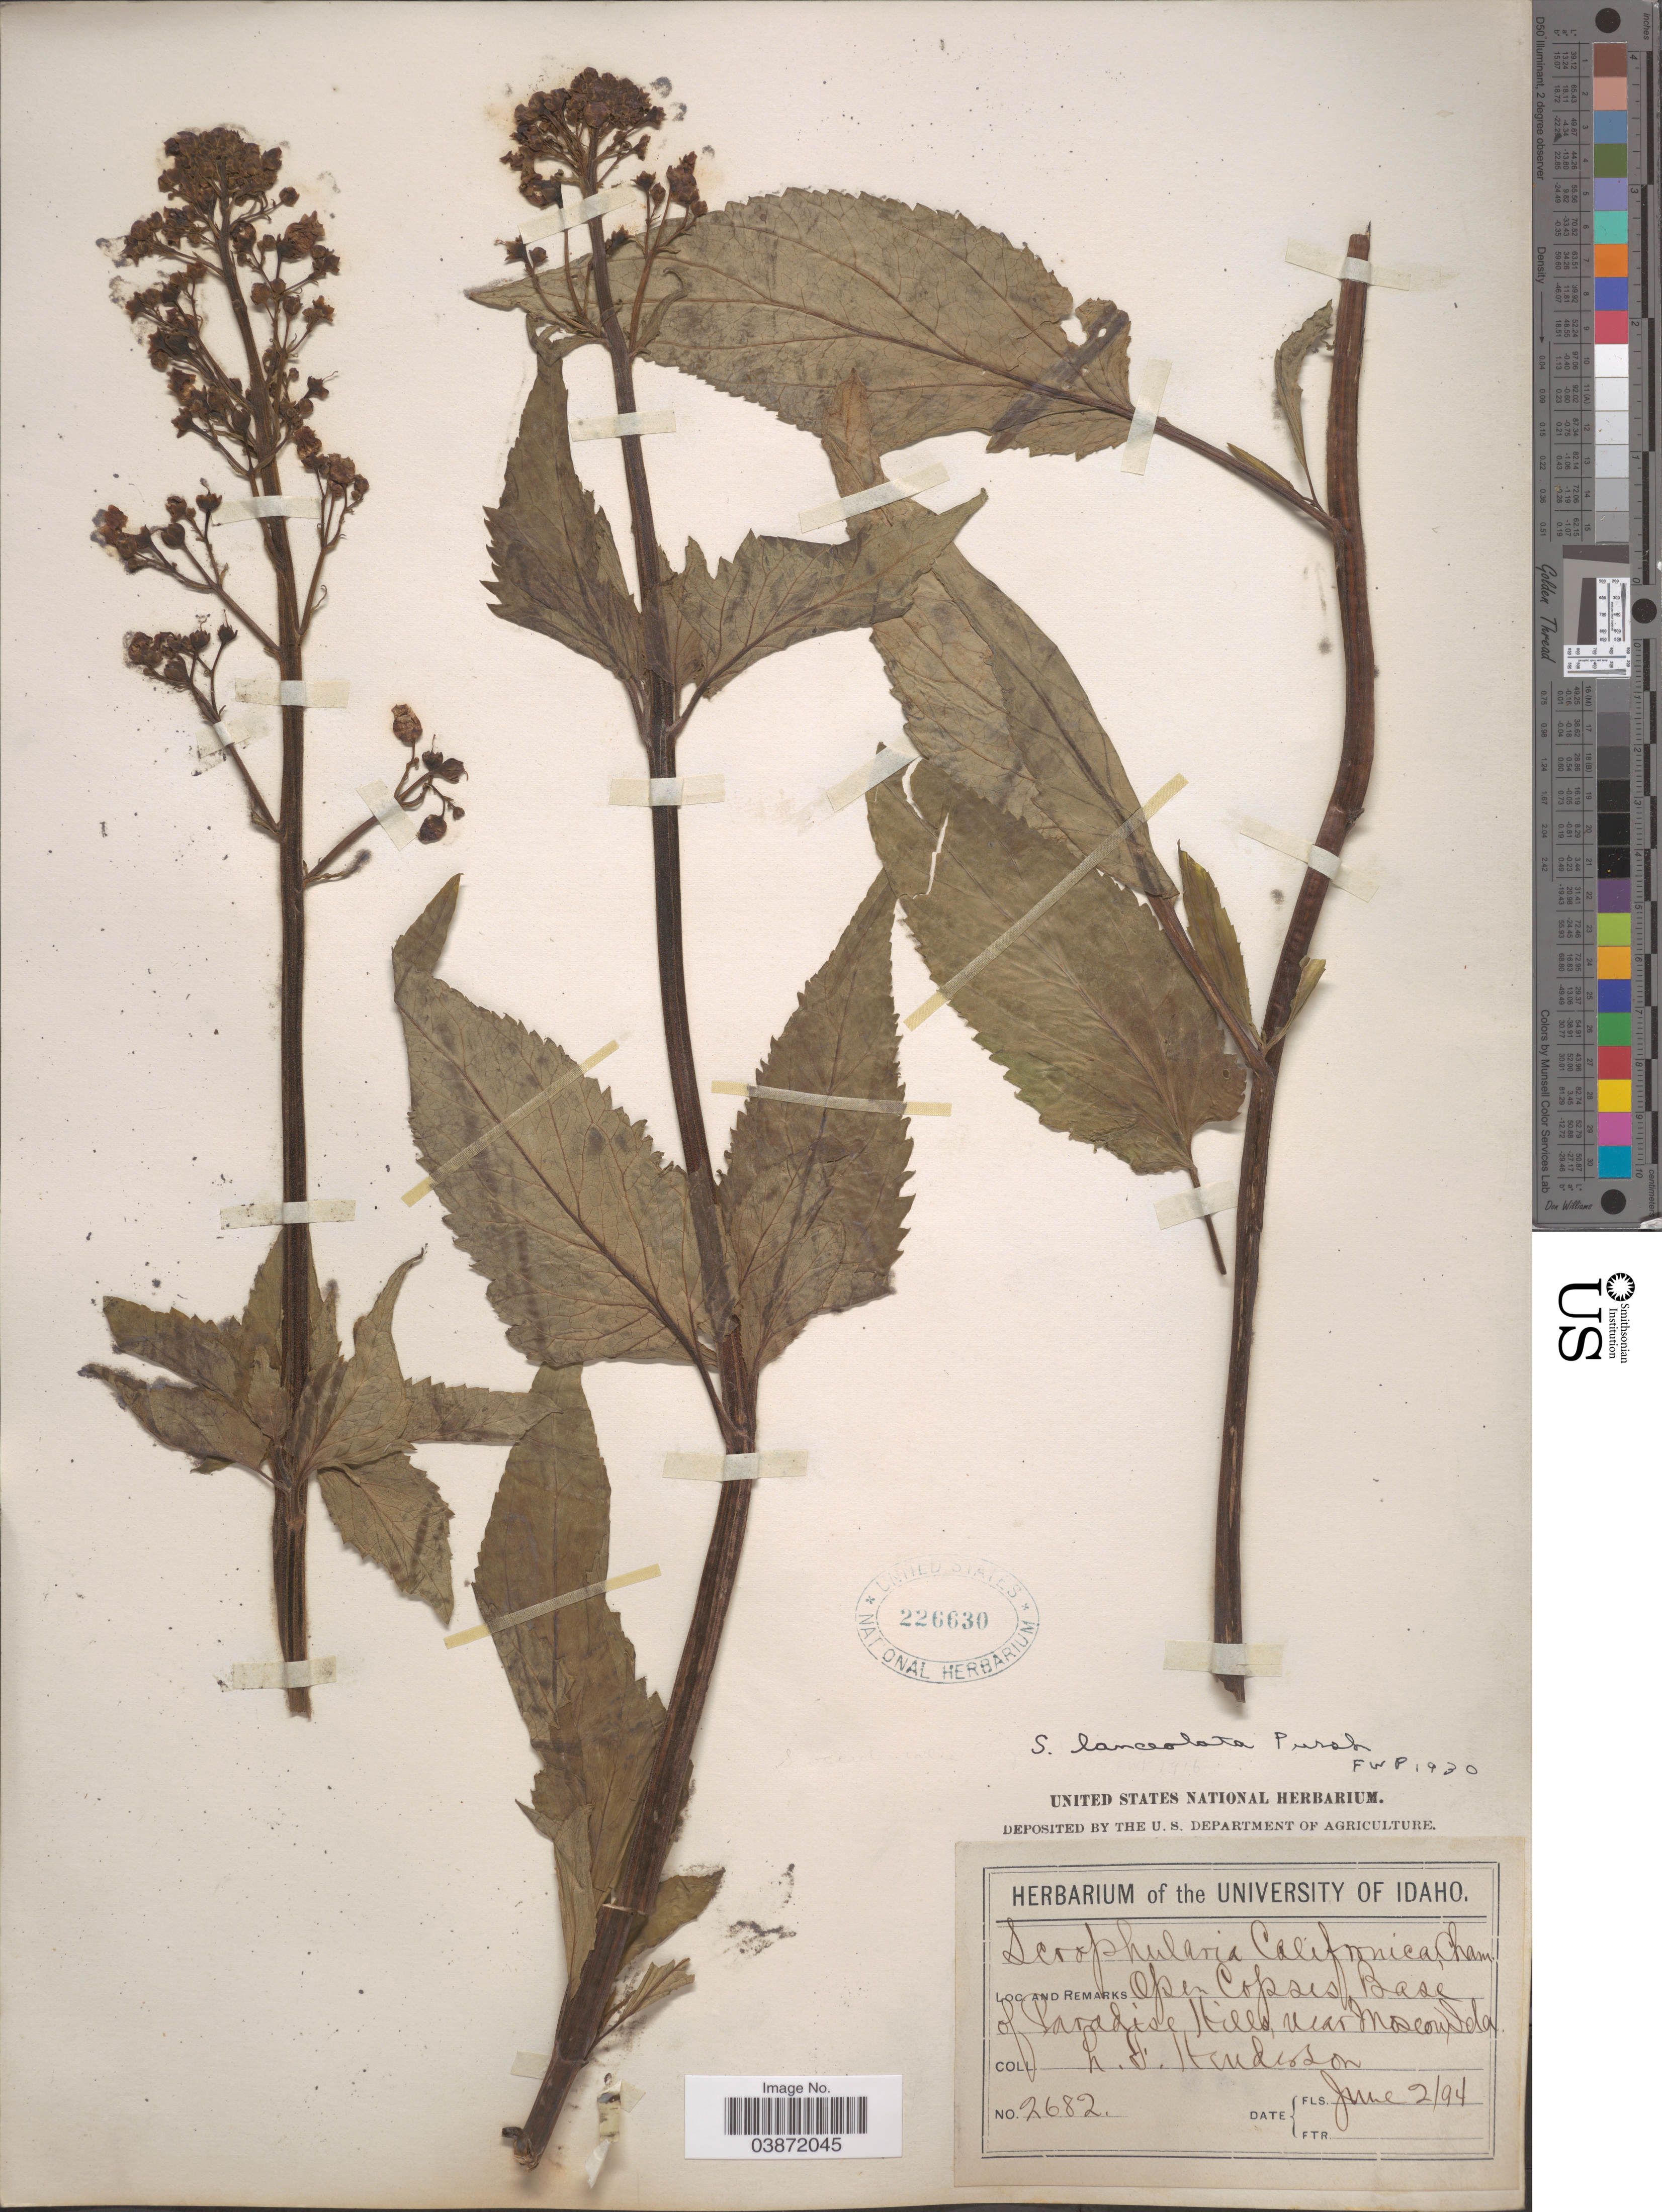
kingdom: Plantae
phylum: Tracheophyta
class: Magnoliopsida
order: Lamiales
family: Scrophulariaceae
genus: Scrophularia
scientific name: Scrophularia lanceolata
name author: Pursh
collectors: L. Henderson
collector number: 2682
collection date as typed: Transcribed d/m/y: 2/6/94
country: United States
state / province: Idaho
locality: Open Copses Base of Paradise Hills, near Moscow.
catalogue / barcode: US 226630